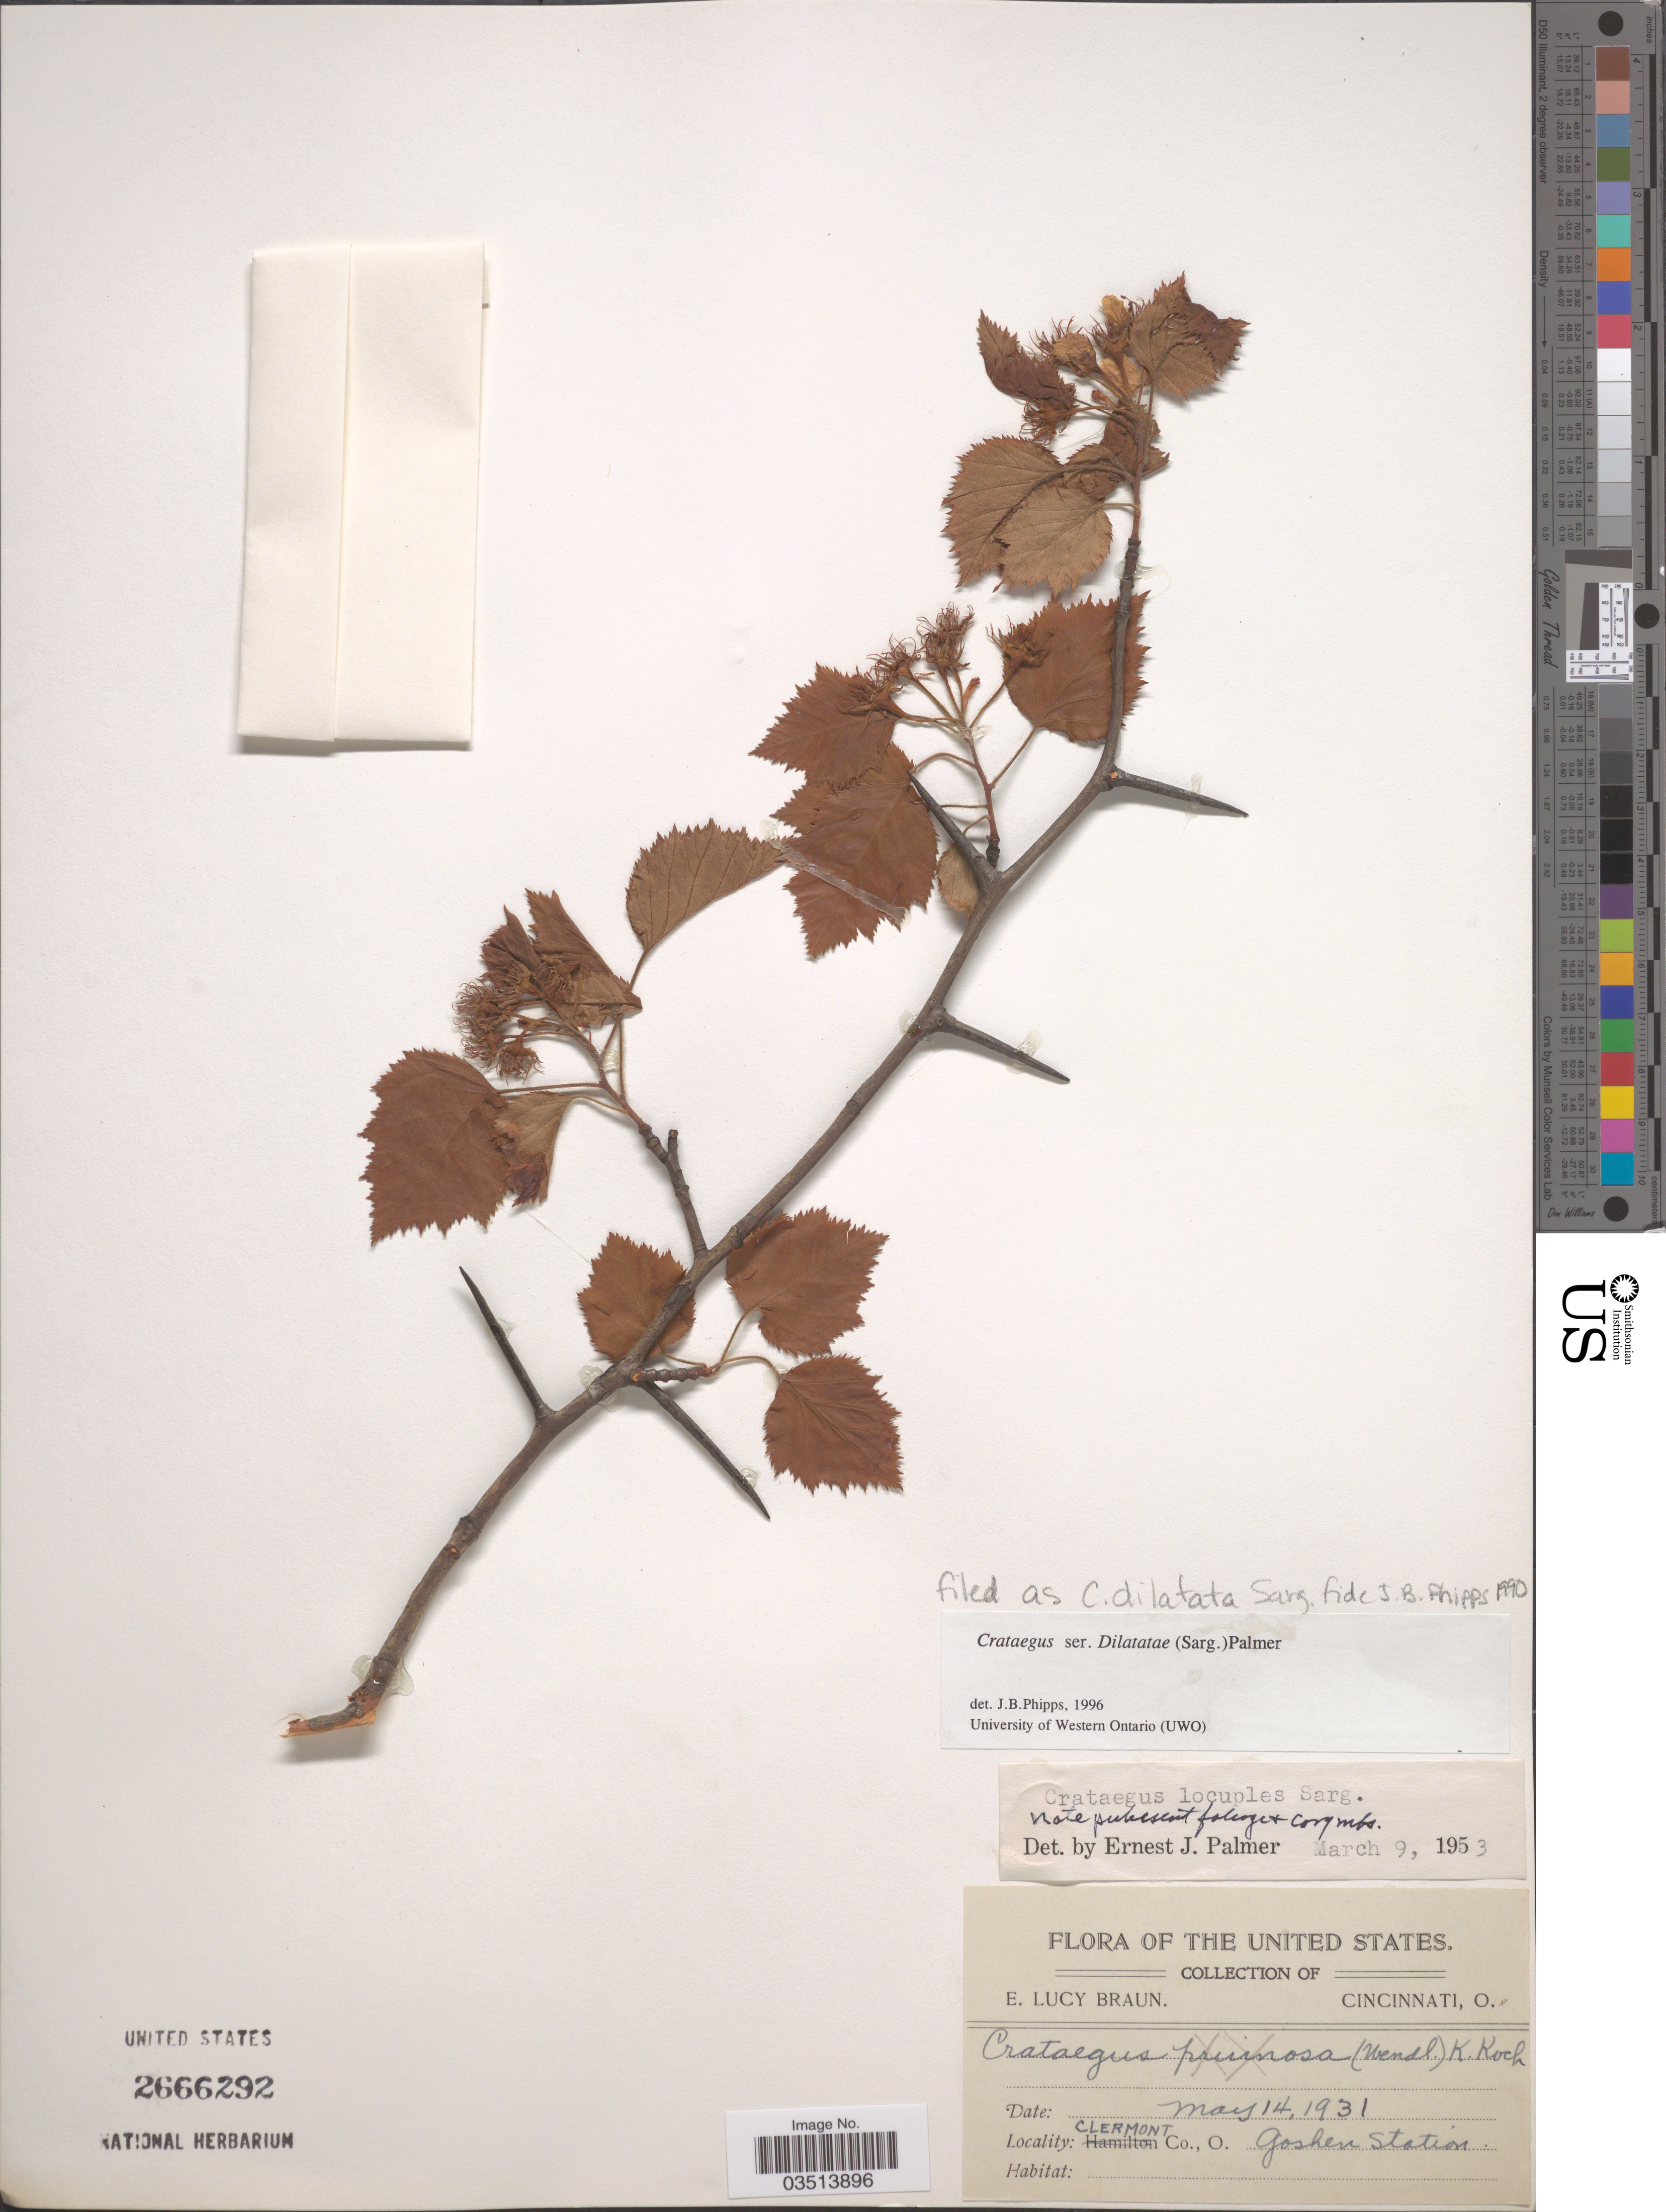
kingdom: Plantae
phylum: Tracheophyta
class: Magnoliopsida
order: Rosales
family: Rosaceae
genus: Crataegus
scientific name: Crataegus coccinioides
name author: Ashe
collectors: E. L. Braun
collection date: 1931-05-14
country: United States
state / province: Ohio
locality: Clermont Co. Goshen Station.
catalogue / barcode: US 2666292